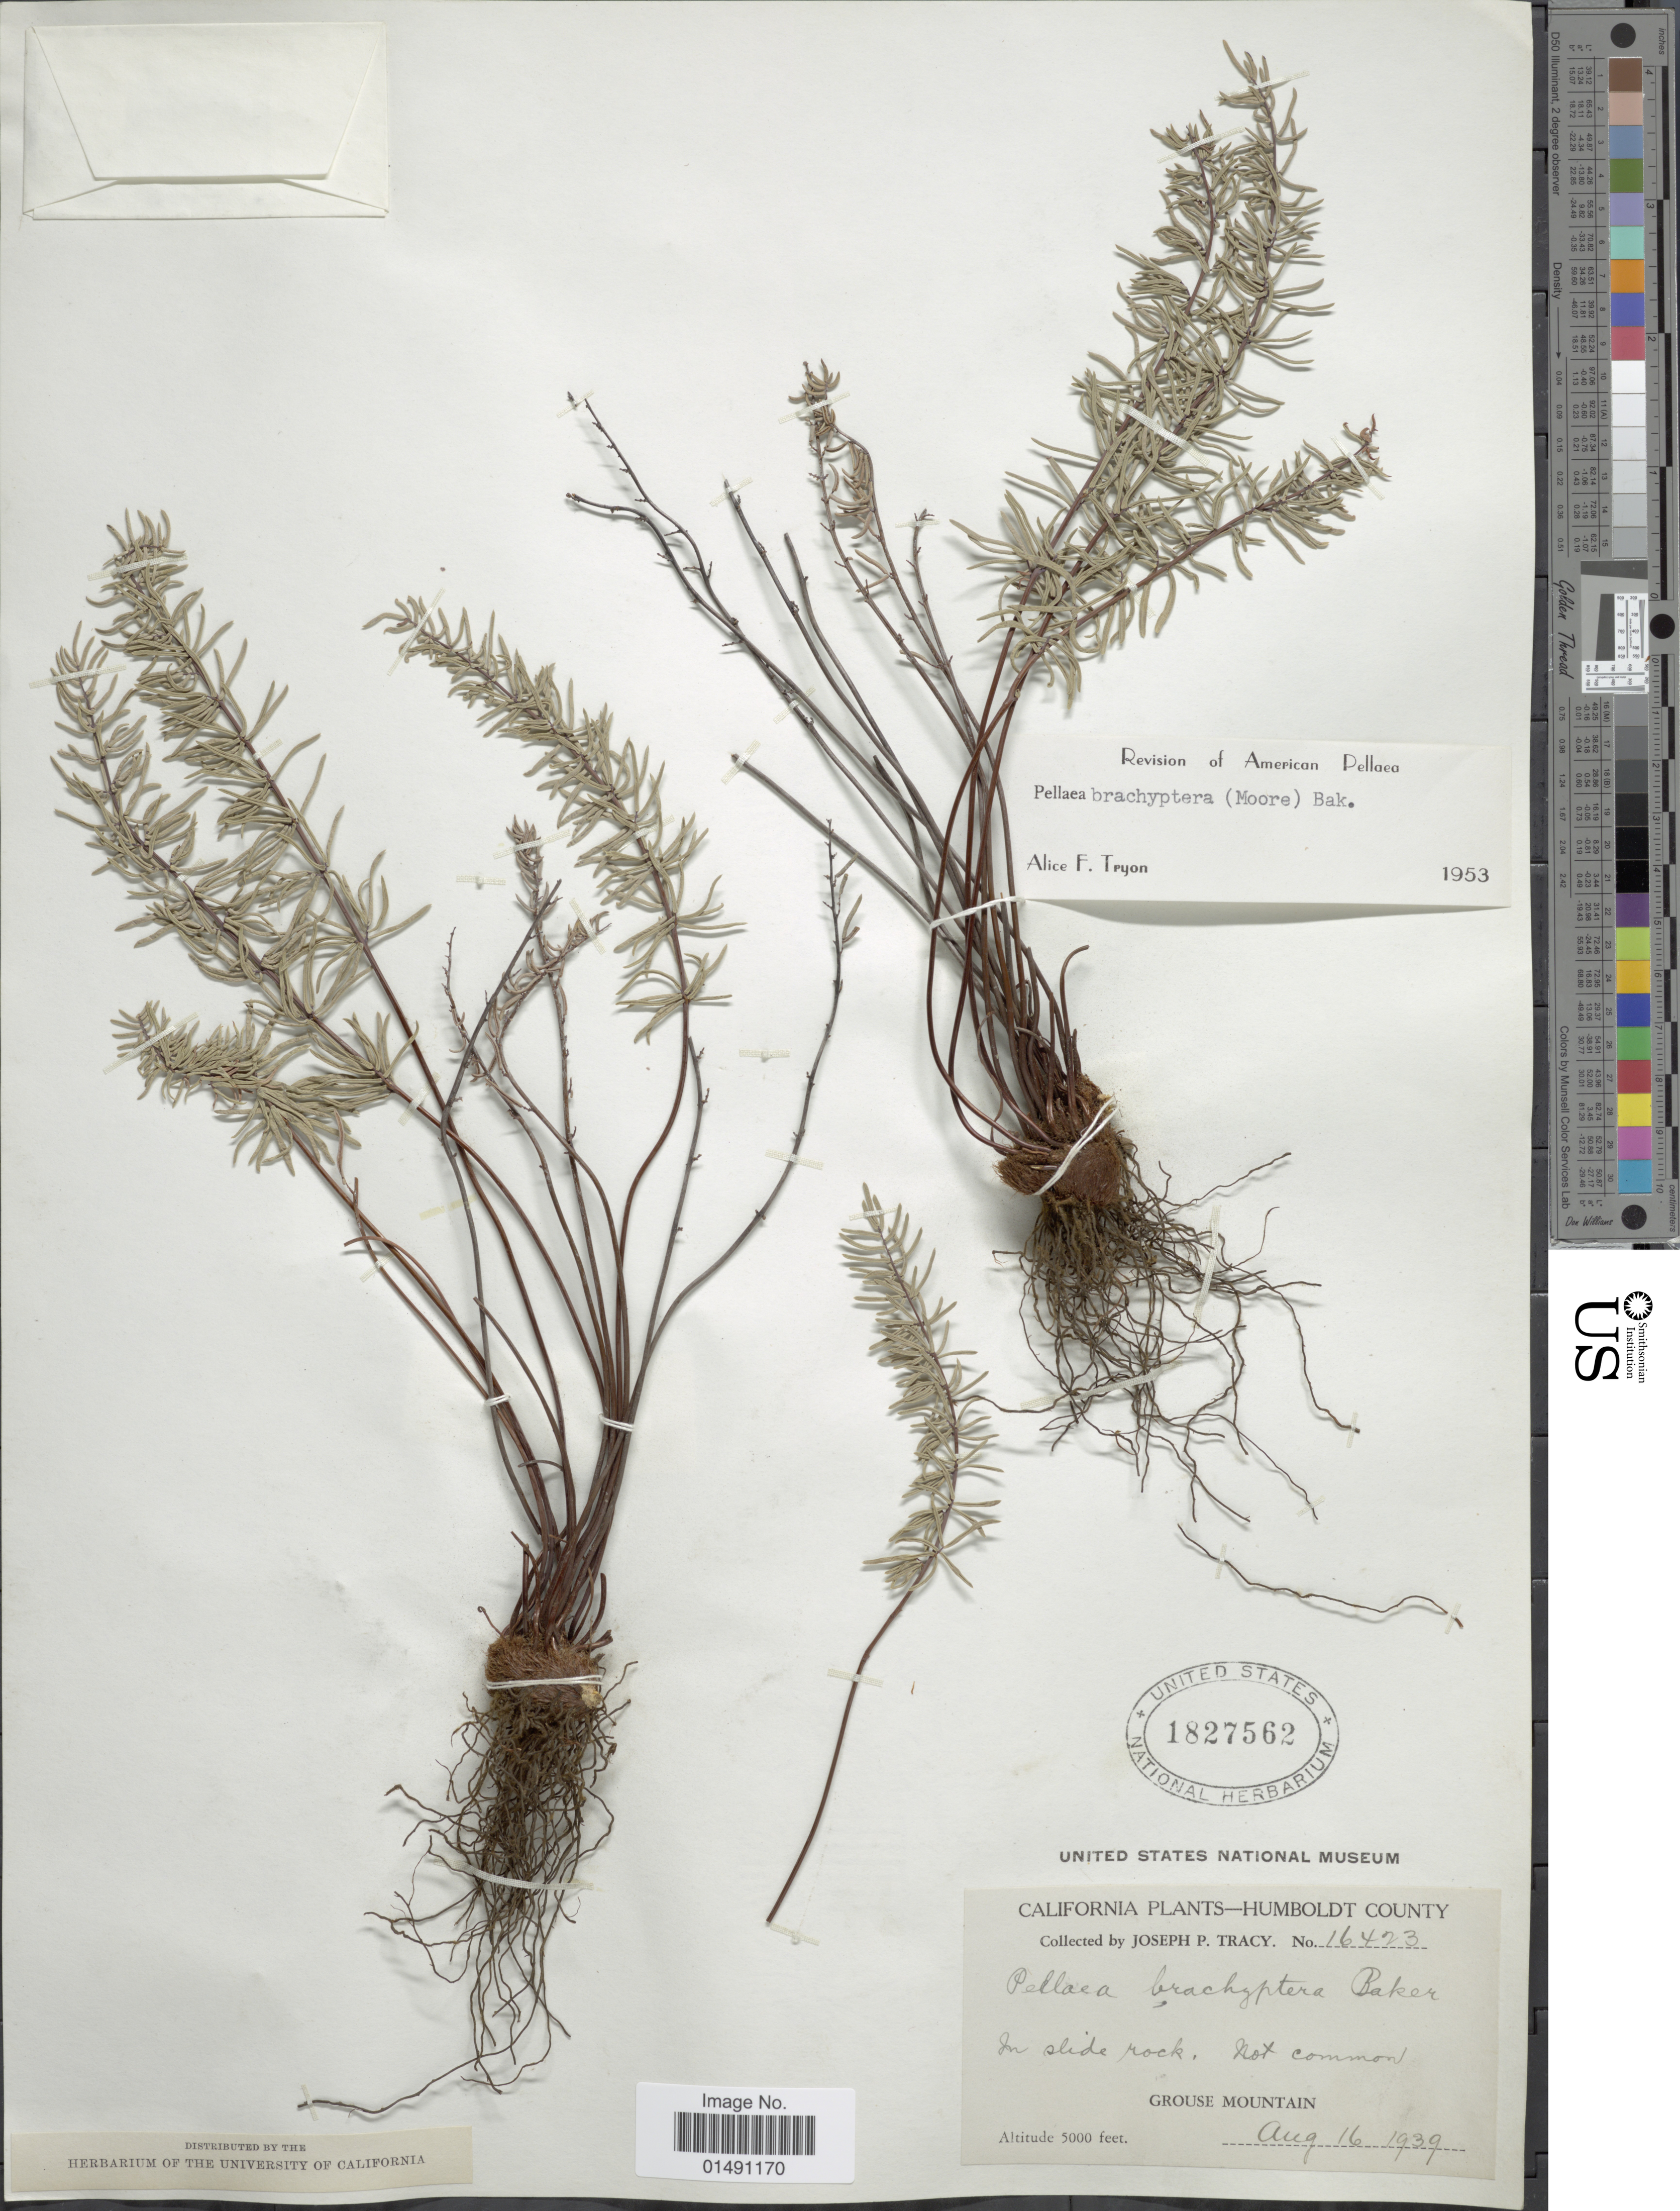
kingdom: Plantae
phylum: Tracheophyta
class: Polypodiopsida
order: Polypodiales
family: Pteridaceae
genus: Pellaea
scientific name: Pellaea brachyptera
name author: (T. Moore) Baker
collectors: J. Tracy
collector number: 16423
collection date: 1939-08-16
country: United States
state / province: California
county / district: Humboldt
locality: Humboldt County, In slide rock, Grouse Mountain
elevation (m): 1524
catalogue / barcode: US 1827562